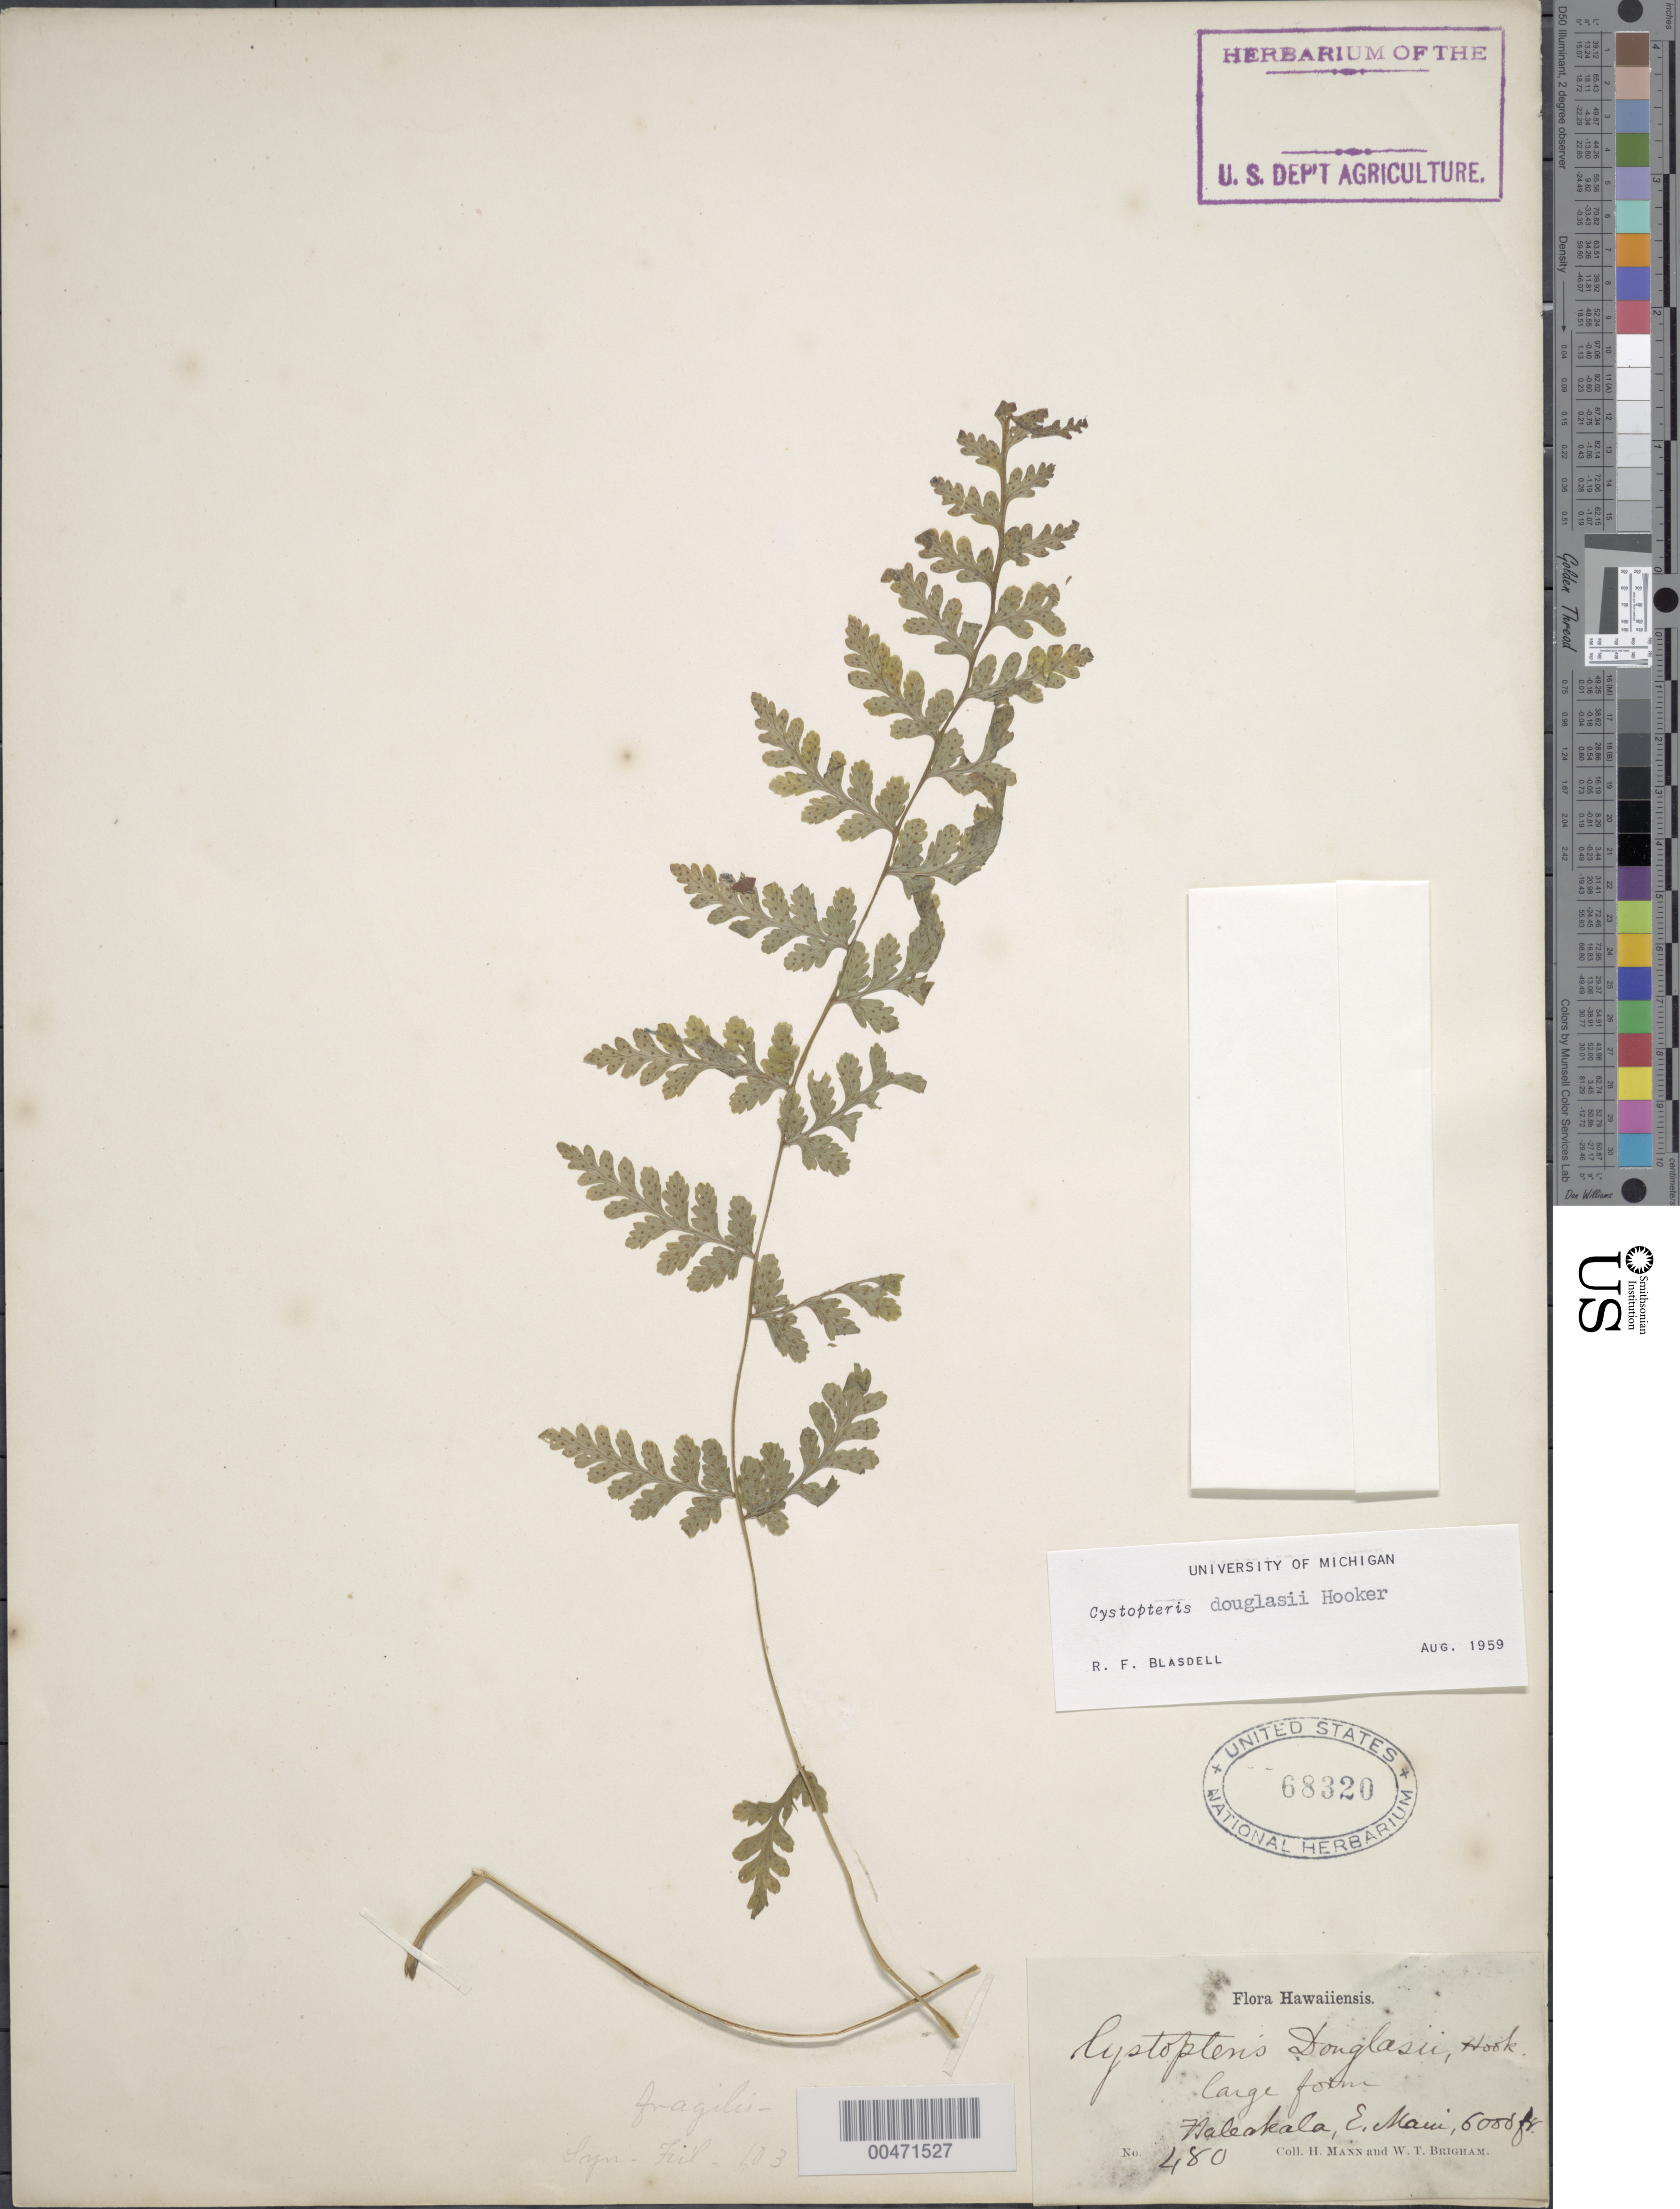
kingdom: Plantae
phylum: Tracheophyta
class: Polypodiopsida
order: Polypodiales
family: Cystopteridaceae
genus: Cystopteris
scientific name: Cystopteris sandwicensis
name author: Brack.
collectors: H. Mann & W. T. Brigham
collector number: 480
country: United States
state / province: Hawaii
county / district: Maui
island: Maui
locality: E Maui, Haleakala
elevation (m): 1829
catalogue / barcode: US 68320